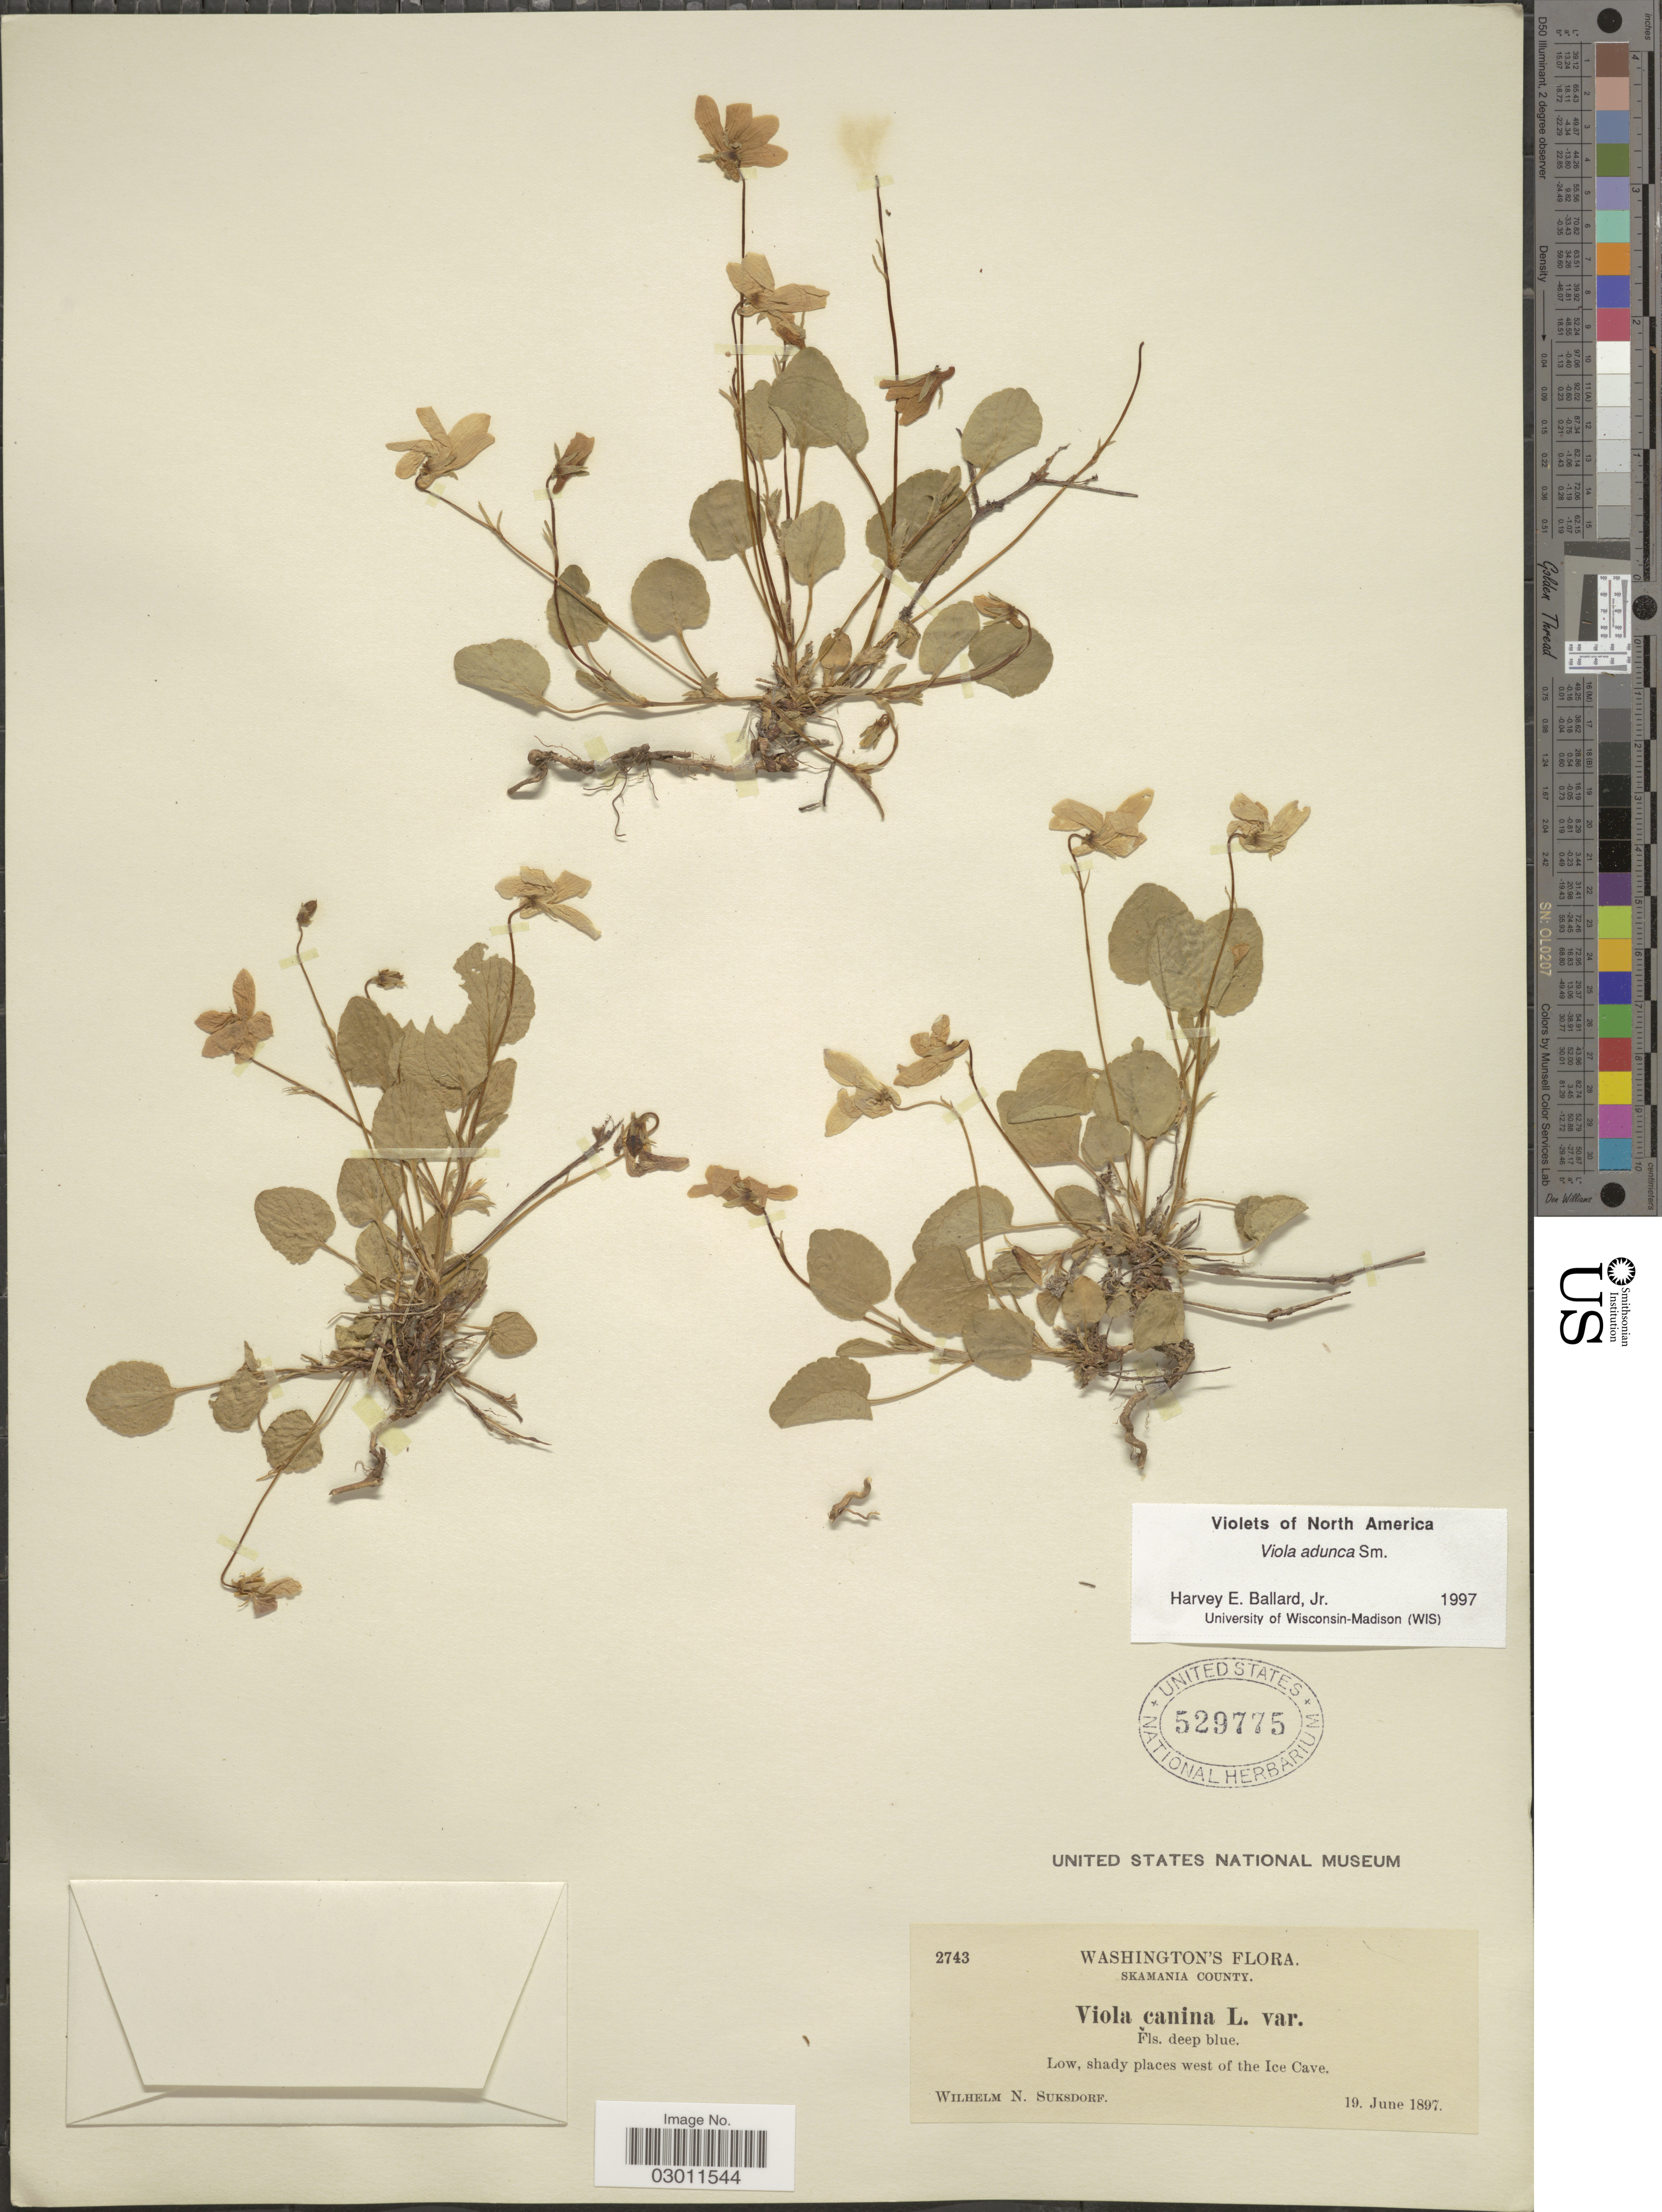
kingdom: Plantae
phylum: Tracheophyta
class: Magnoliopsida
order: Malpighiales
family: Violaceae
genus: Viola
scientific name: Viola adunca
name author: Sm.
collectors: W. N. Suksdorf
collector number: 2743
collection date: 1897-06-19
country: United States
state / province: Washington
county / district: Skamania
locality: Skamania County, Low, shady places west of the Ice Cave.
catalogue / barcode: US 529775